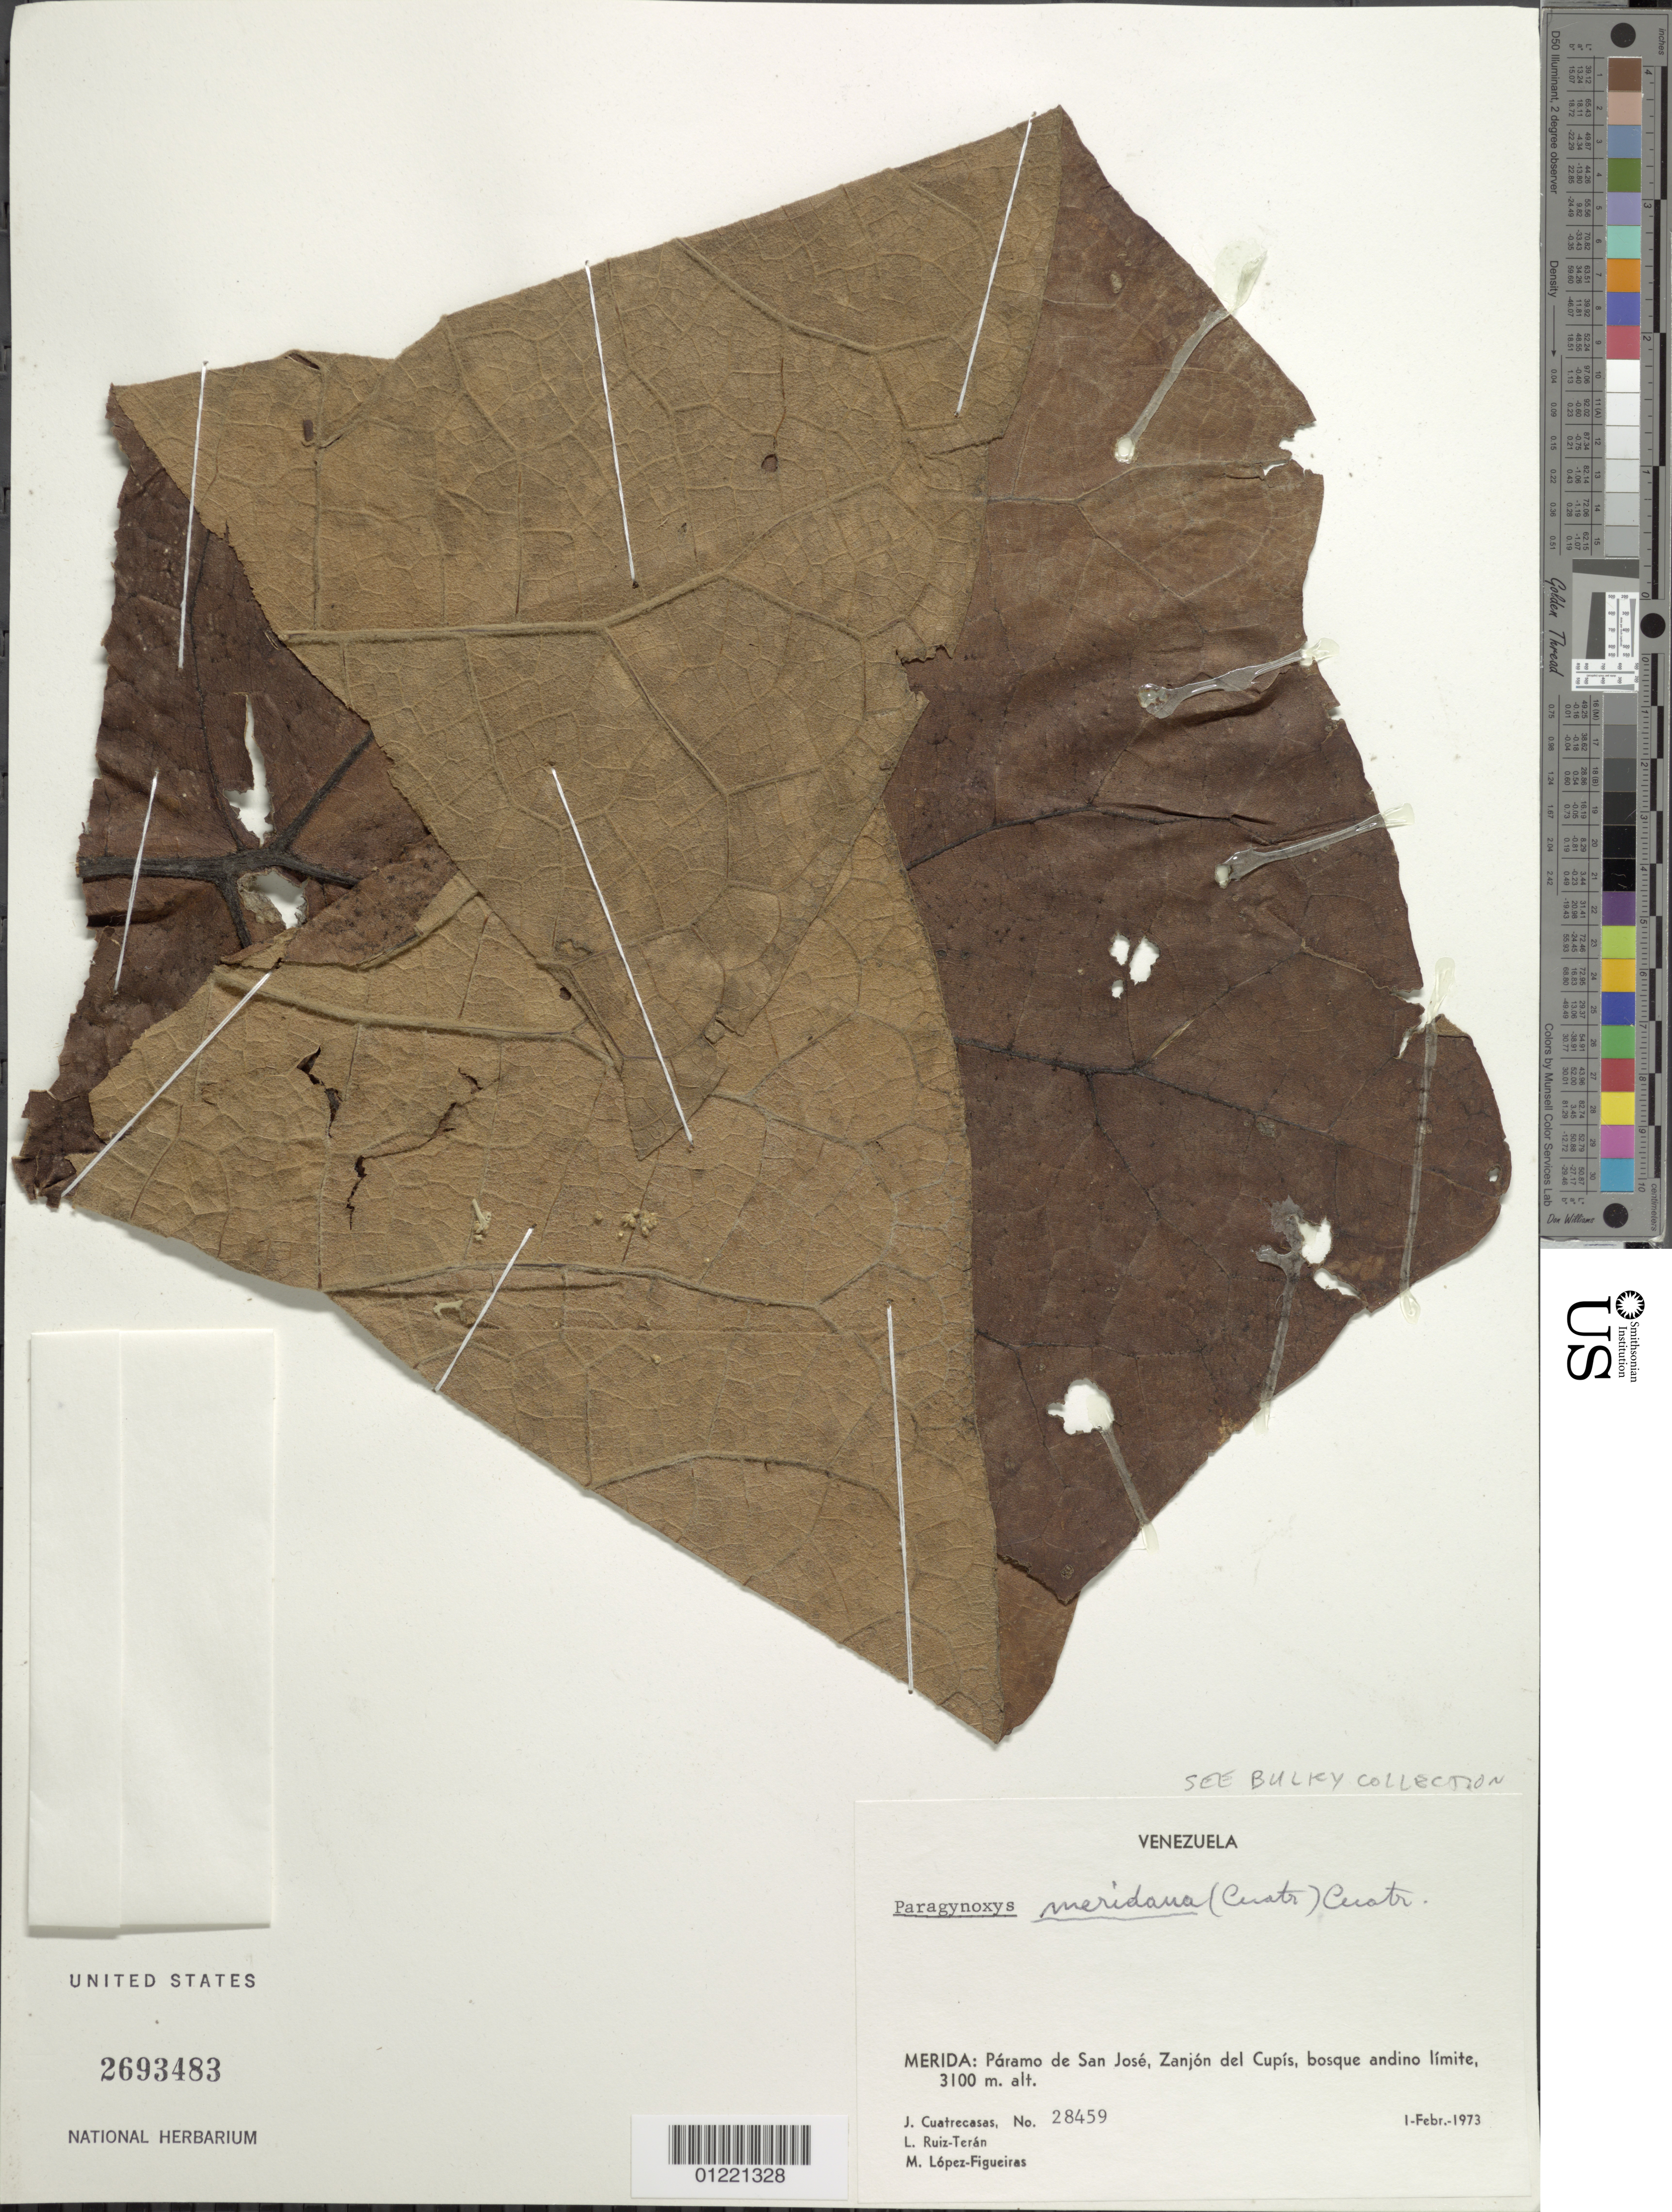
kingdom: Plantae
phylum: Tracheophyta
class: Magnoliopsida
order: Asterales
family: Asteraceae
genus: Paragynoxys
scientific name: Paragynoxys meridana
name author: (Cuatrec.) Cuatrec.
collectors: J. Cuatrecasas, L. E. Ruíz-Terán & M. López Figueiras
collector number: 28459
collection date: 1973-02-01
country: Venezuela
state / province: Mérida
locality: Paramo de San Jose, Zanjon del Cupis, bosque andino limite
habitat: bosque andino límite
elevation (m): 3100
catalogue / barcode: US 2693483